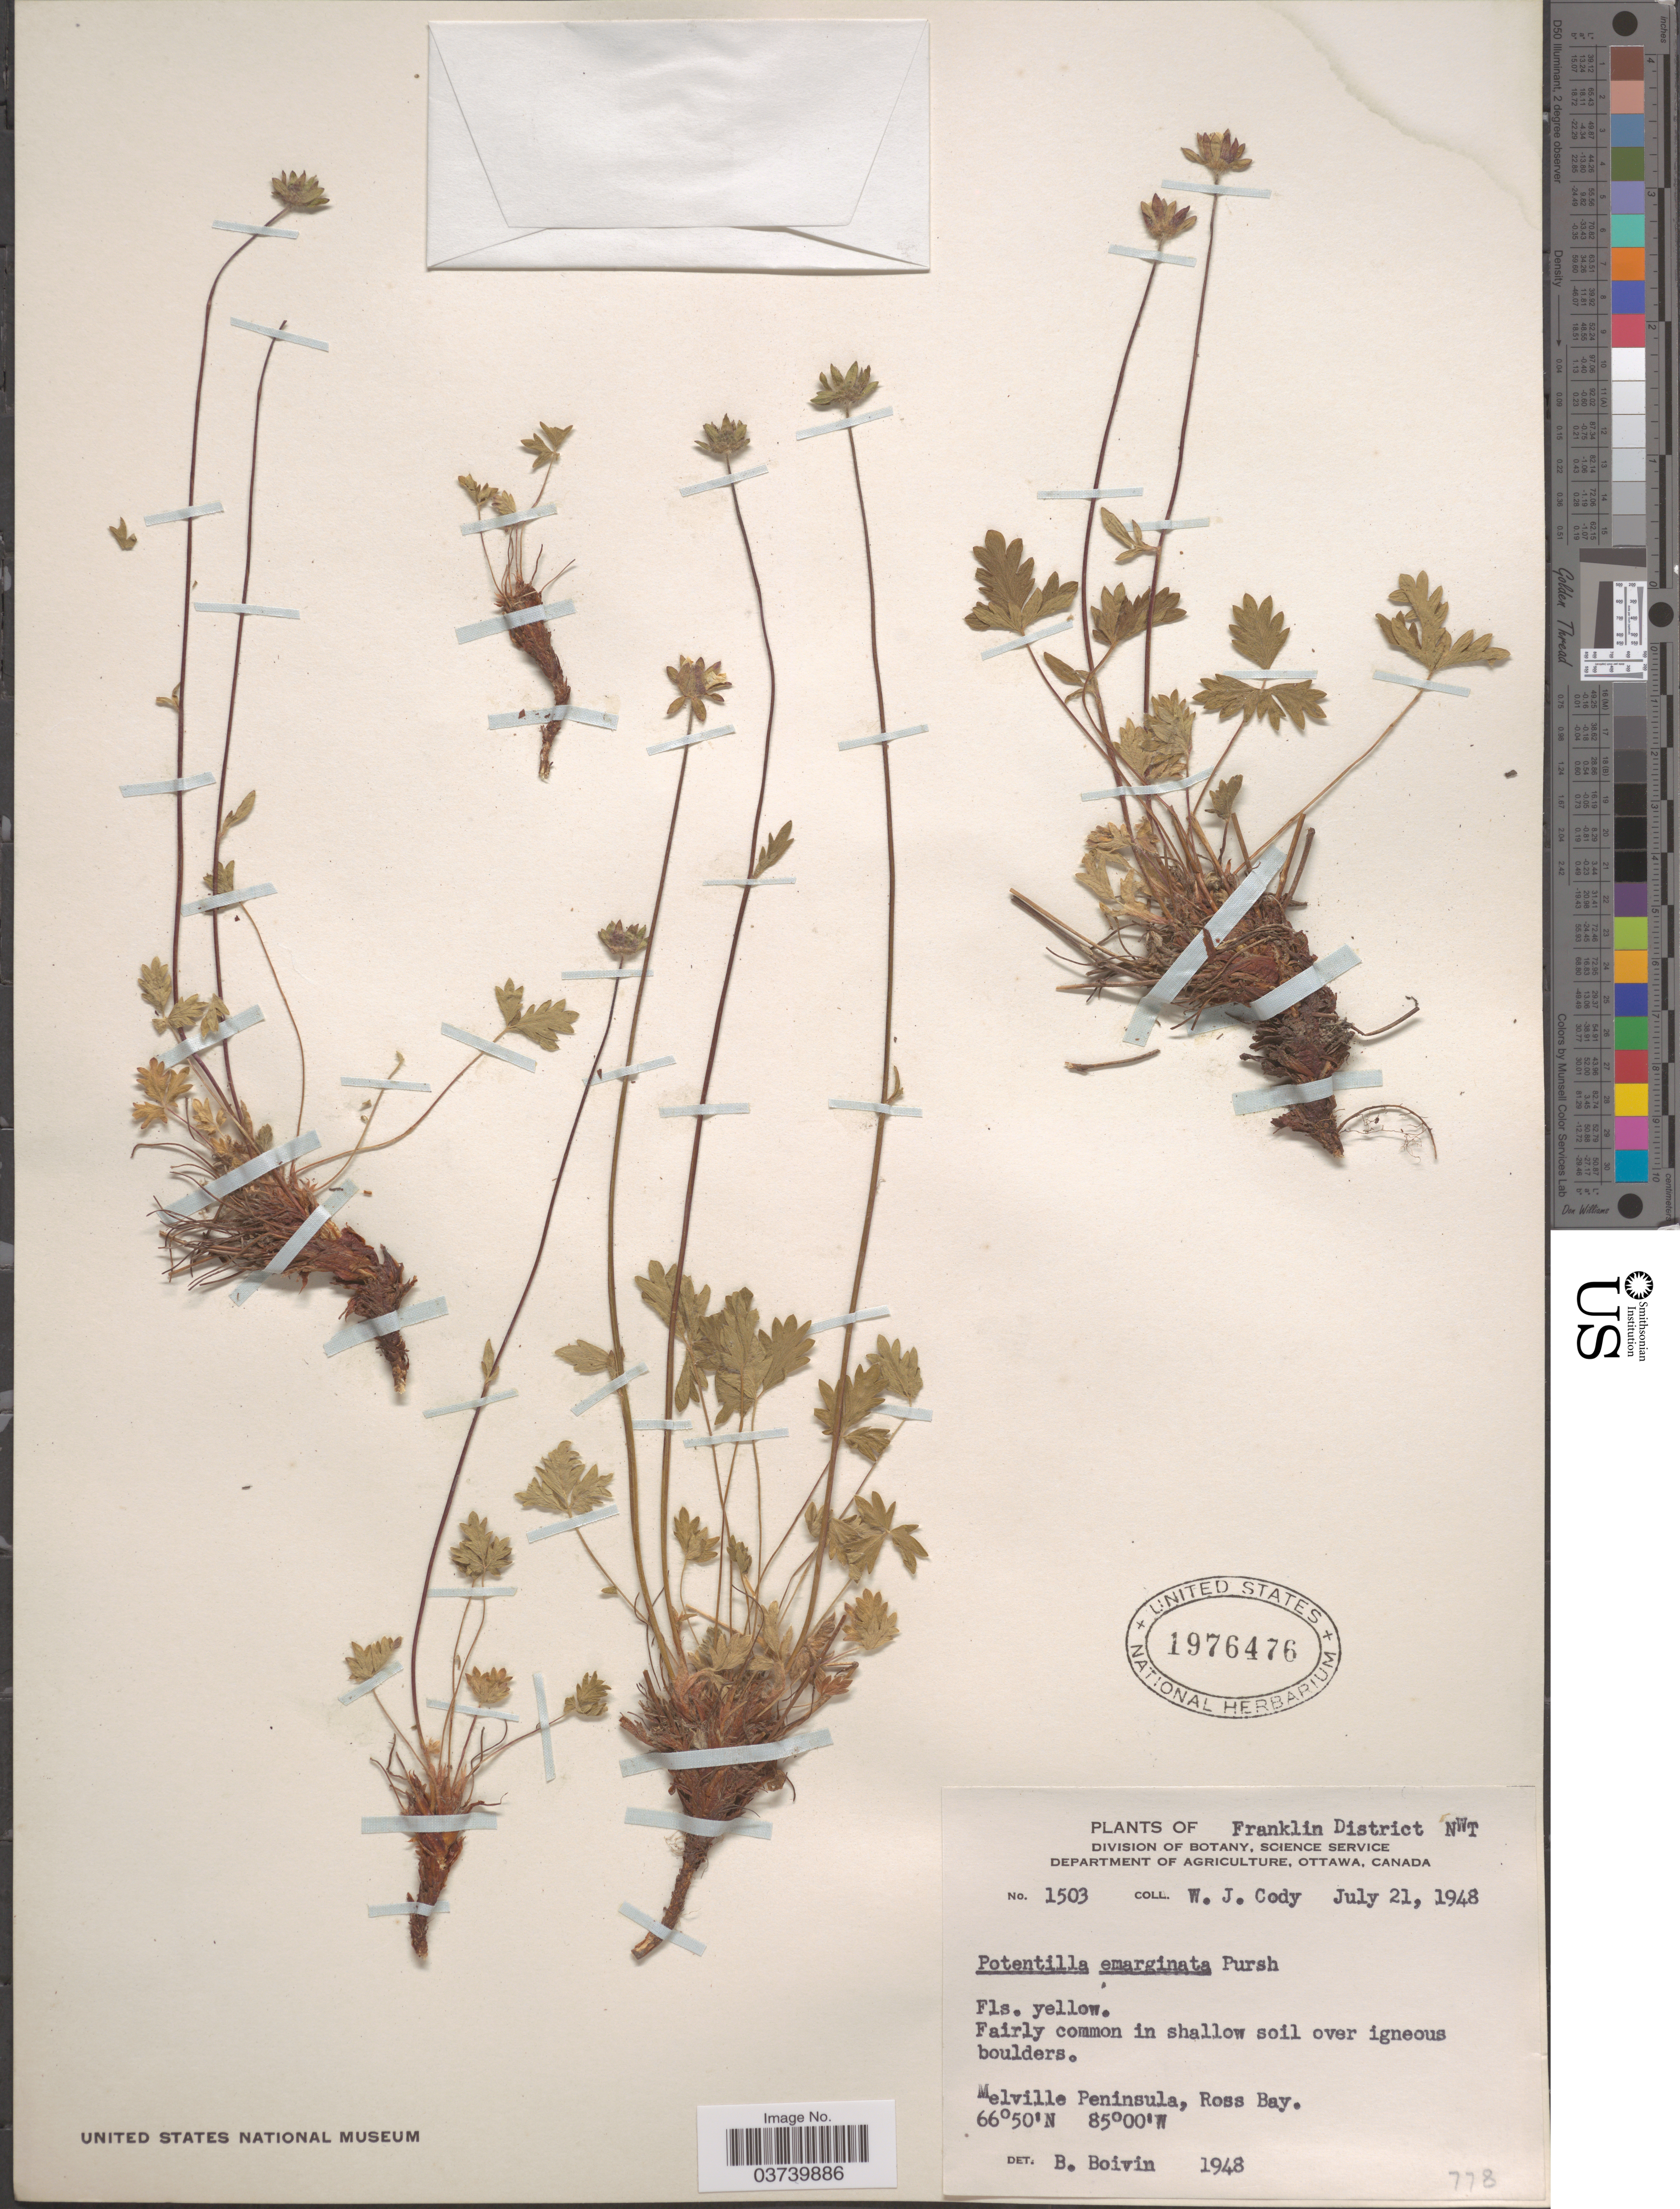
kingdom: Plantae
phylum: Tracheophyta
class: Magnoliopsida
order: Rosales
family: Rosaceae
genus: Potentilla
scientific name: Potentilla hyparctica subsp. hyparctica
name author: Malte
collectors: W. Cody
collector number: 1503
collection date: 1948-07-21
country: Canada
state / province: Northwest Territories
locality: Franklin District. Melville Peninsula, Ross Bay.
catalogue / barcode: US 1976476